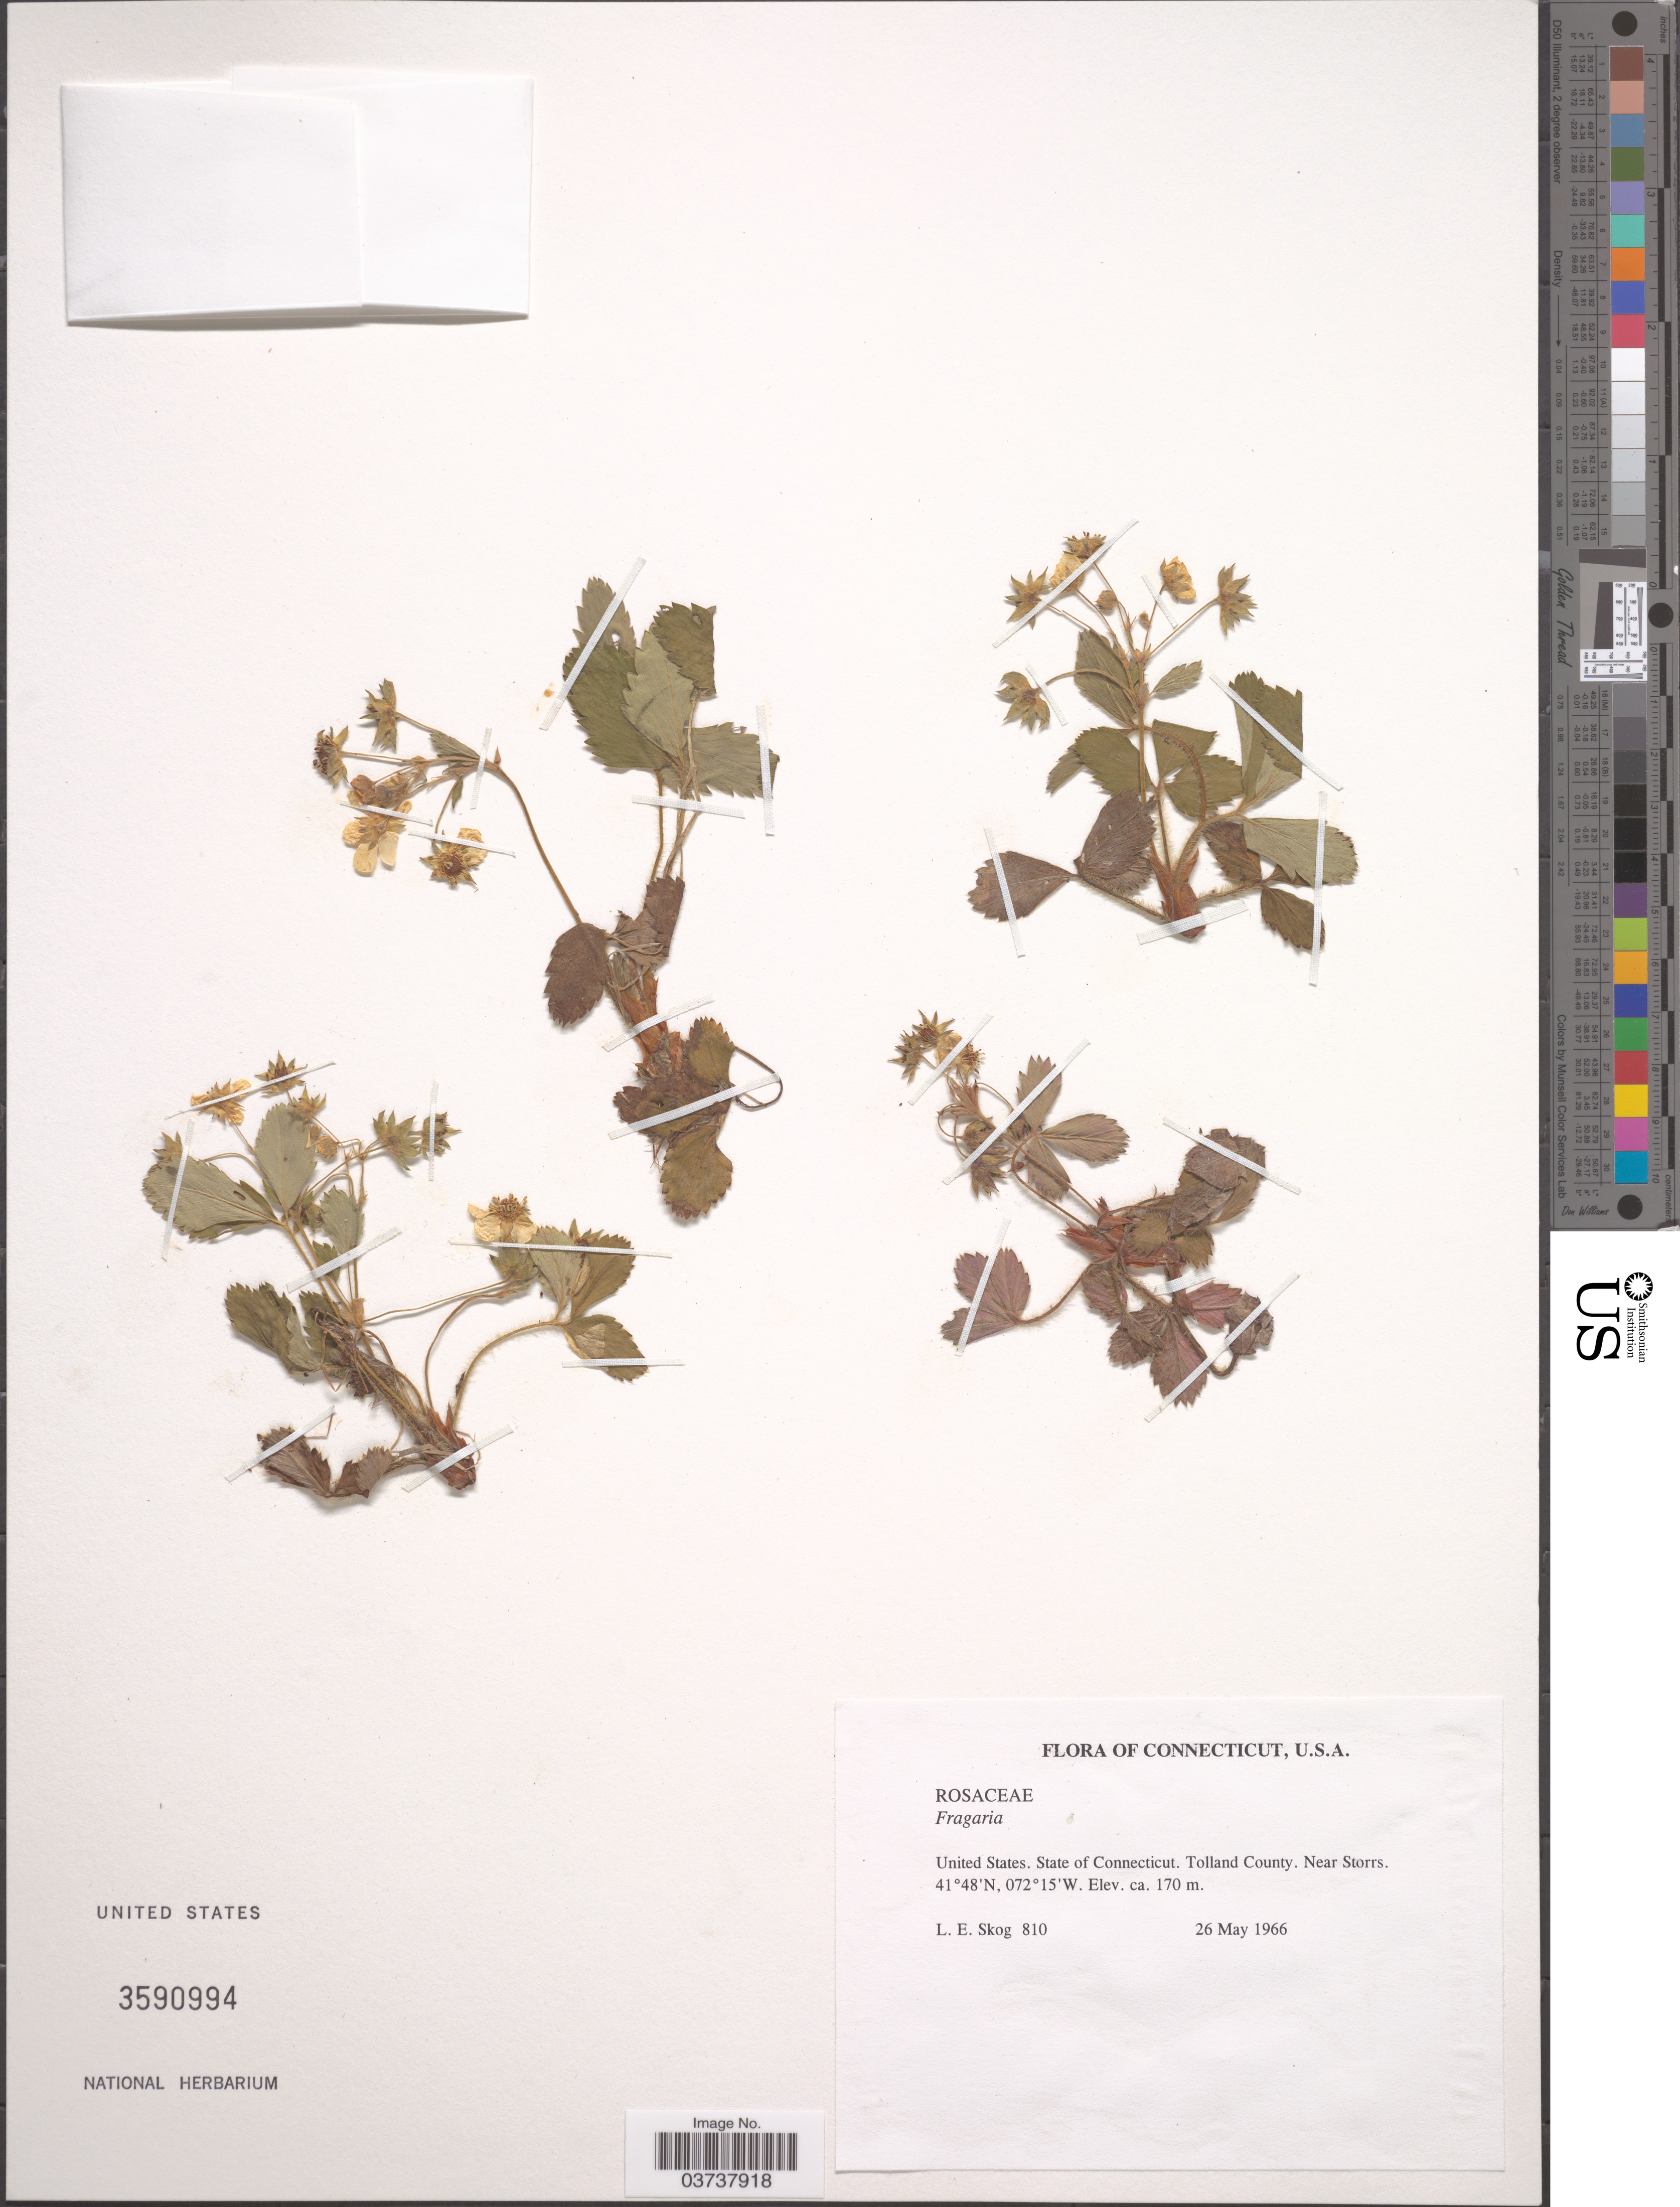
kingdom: Plantae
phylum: Tracheophyta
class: Magnoliopsida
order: Rosales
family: Rosaceae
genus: Fragaria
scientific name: Fragaria sp.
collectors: L. E. Skog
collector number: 810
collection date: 1966-05-26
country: United States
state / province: Connecticut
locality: Tolland County. Near Storrs.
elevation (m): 170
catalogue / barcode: US 3590994